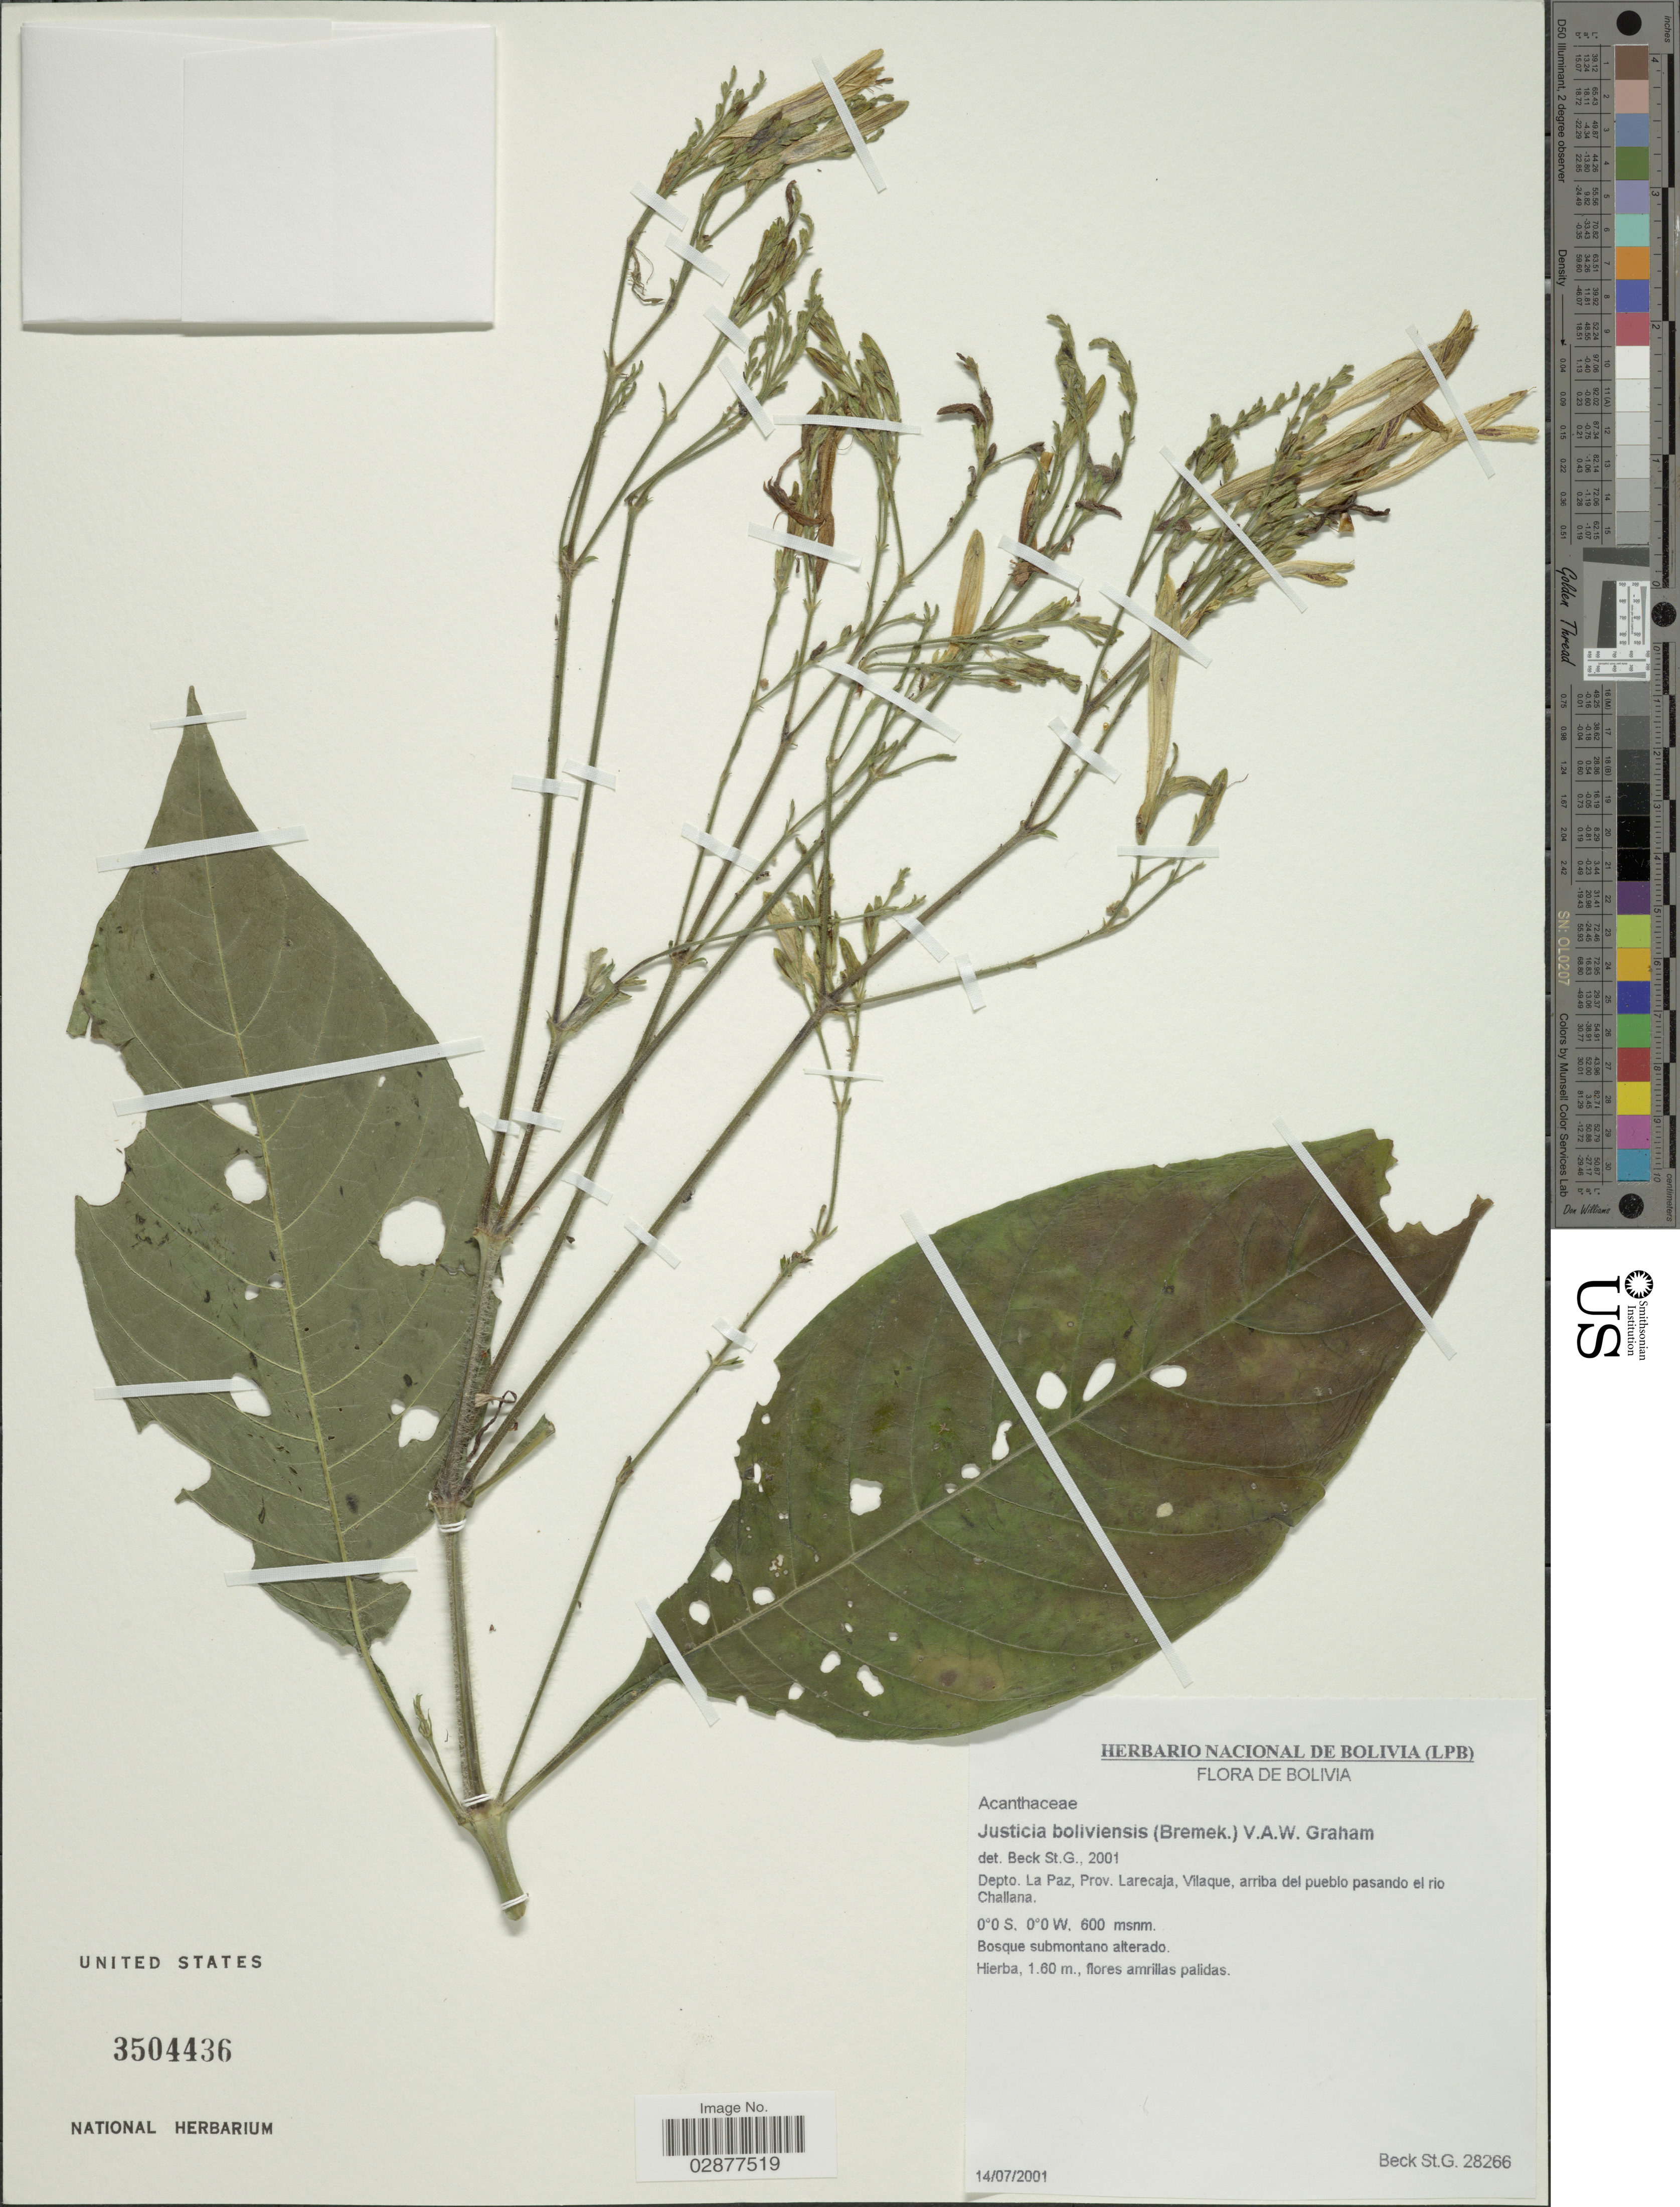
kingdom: Plantae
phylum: Tracheophyta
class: Magnoliopsida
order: Lamiales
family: Acanthaceae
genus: Justicia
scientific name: Justicia boliviensis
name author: (Bremek.) V.A.W. Graham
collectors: S. Beck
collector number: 28266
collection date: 2001-07-14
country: Bolivia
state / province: La Paz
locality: Depto. La Paz, Prov. Larecaja, Vilaque, arriba del pueblo pasando el rio Challana.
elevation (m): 600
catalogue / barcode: US 3504436